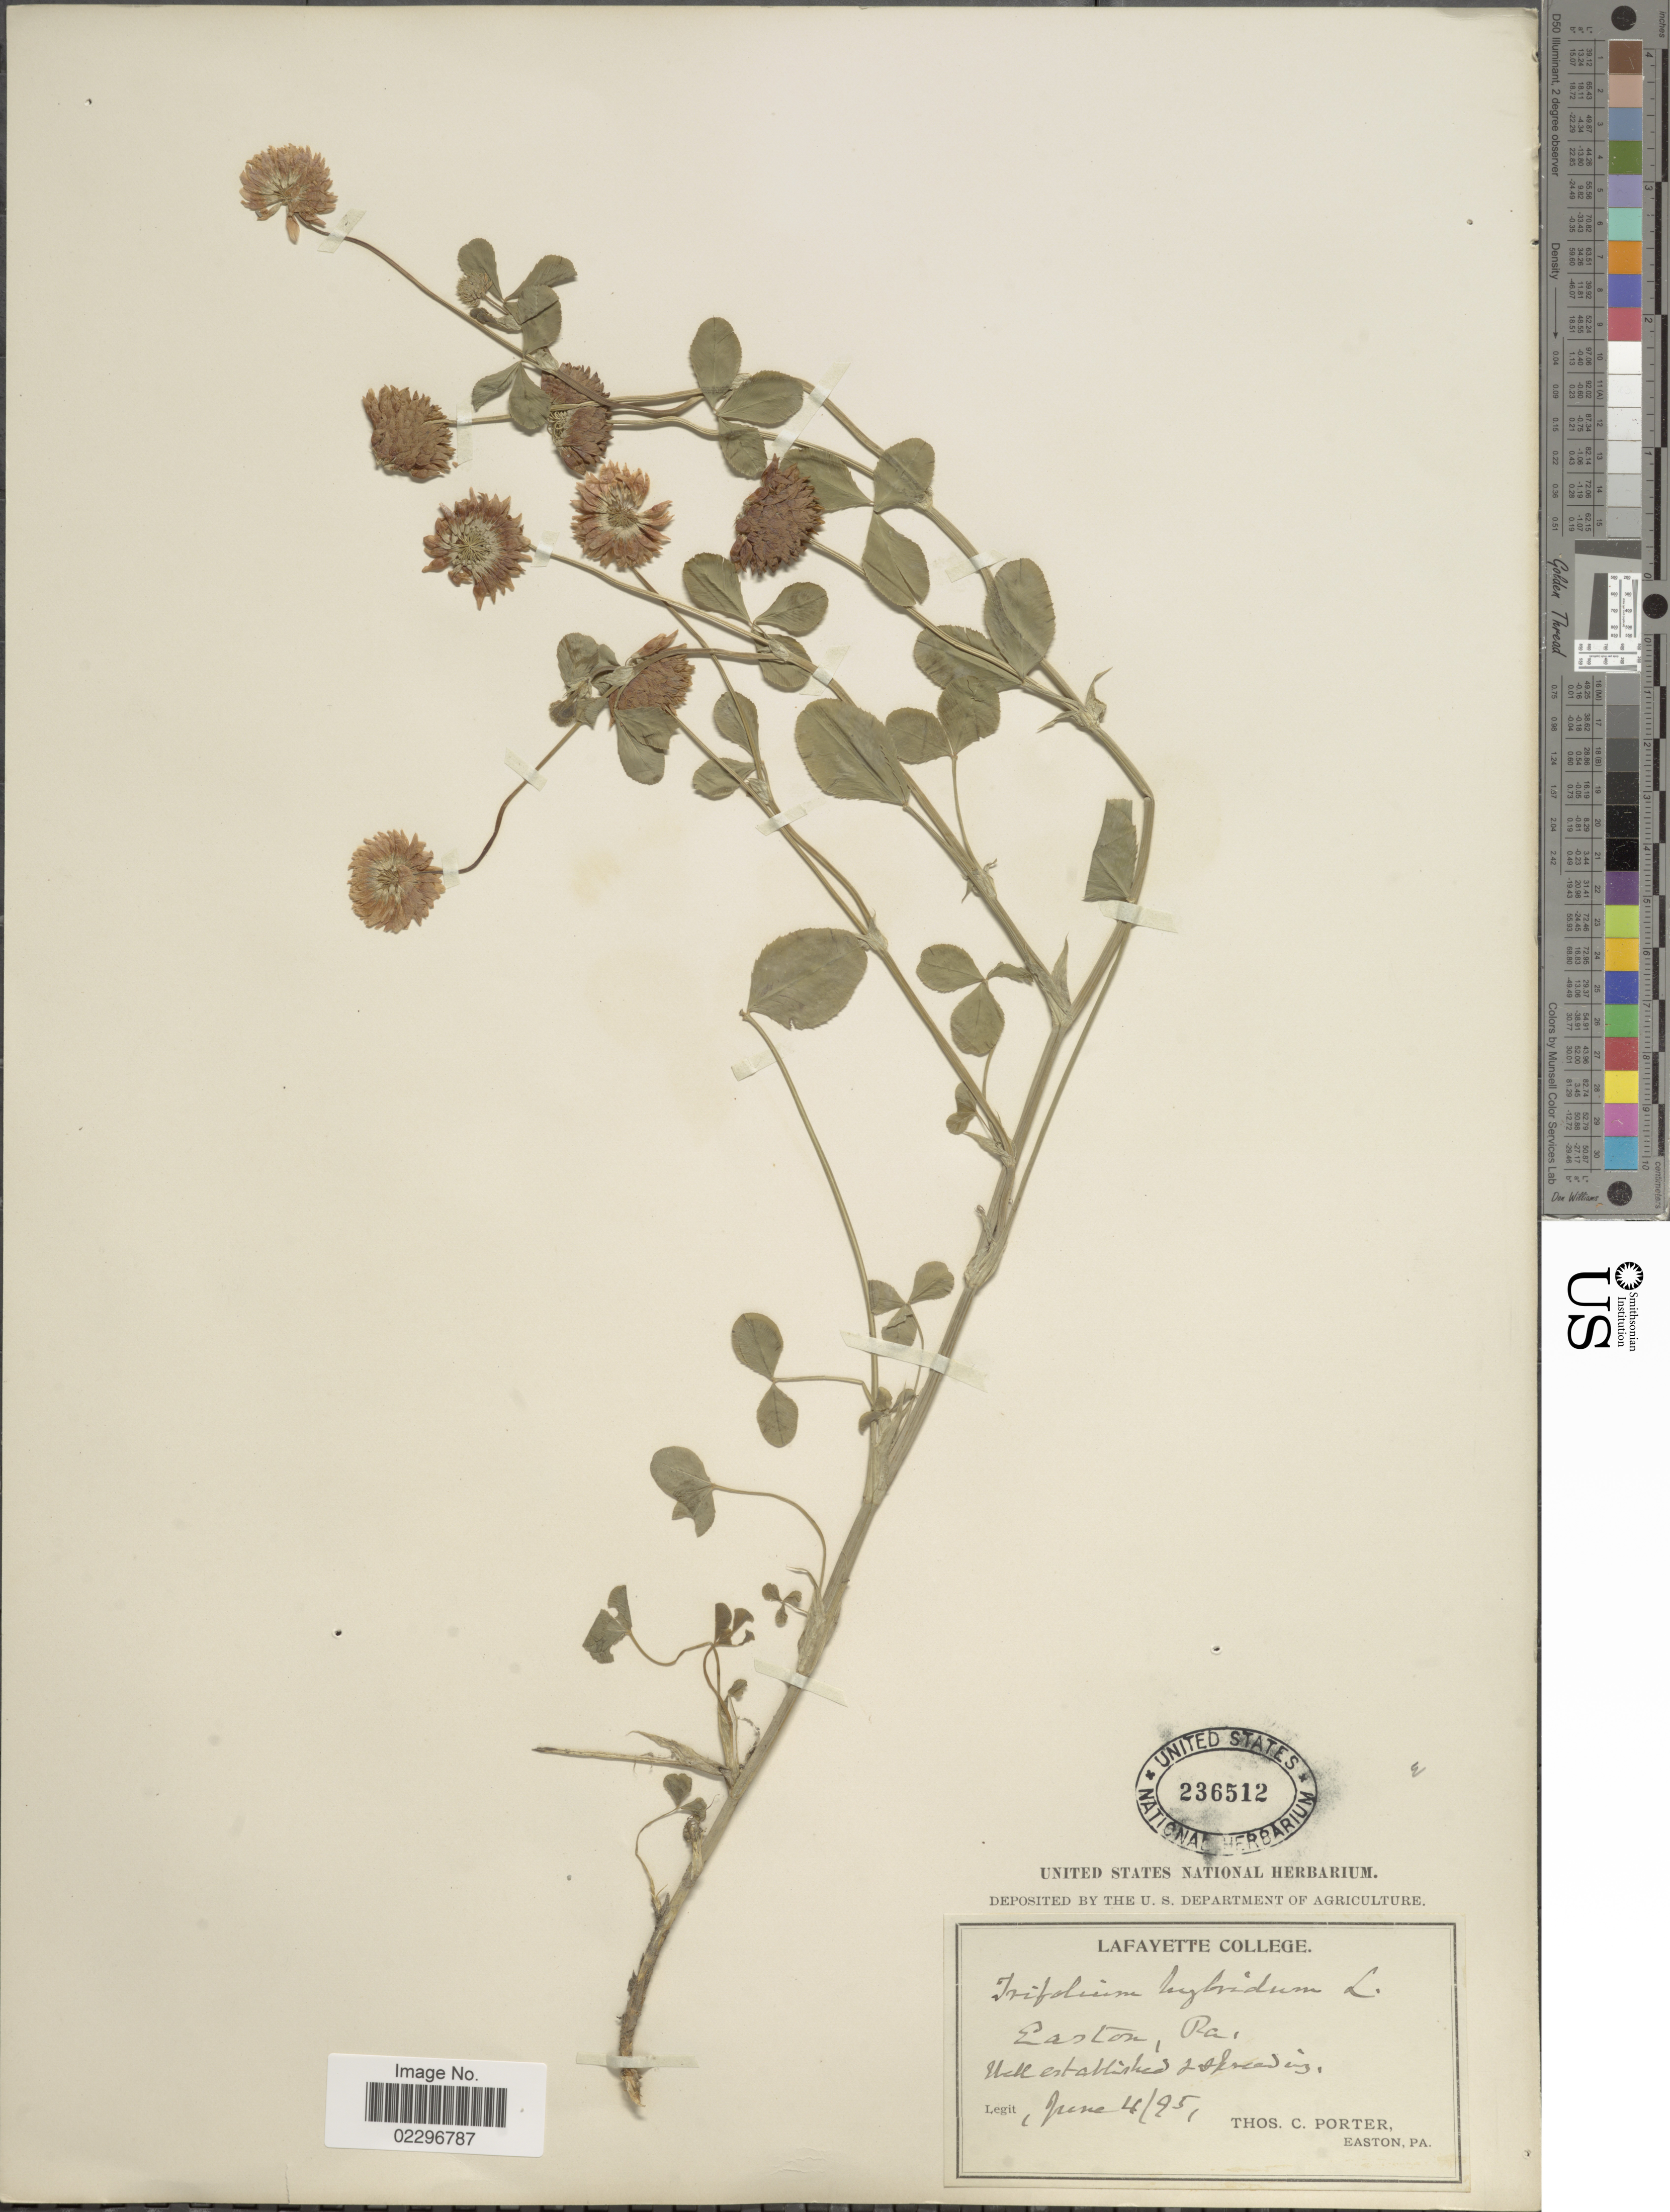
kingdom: Plantae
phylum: Tracheophyta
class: Magnoliopsida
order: Fabales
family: Fabaceae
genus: Trifolium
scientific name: Trifolium hybridum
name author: L.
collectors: T. Porter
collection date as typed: Transcribed d/m/y: 4/6/95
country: United States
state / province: Pennsylvania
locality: Easton, PA.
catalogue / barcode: US 236512